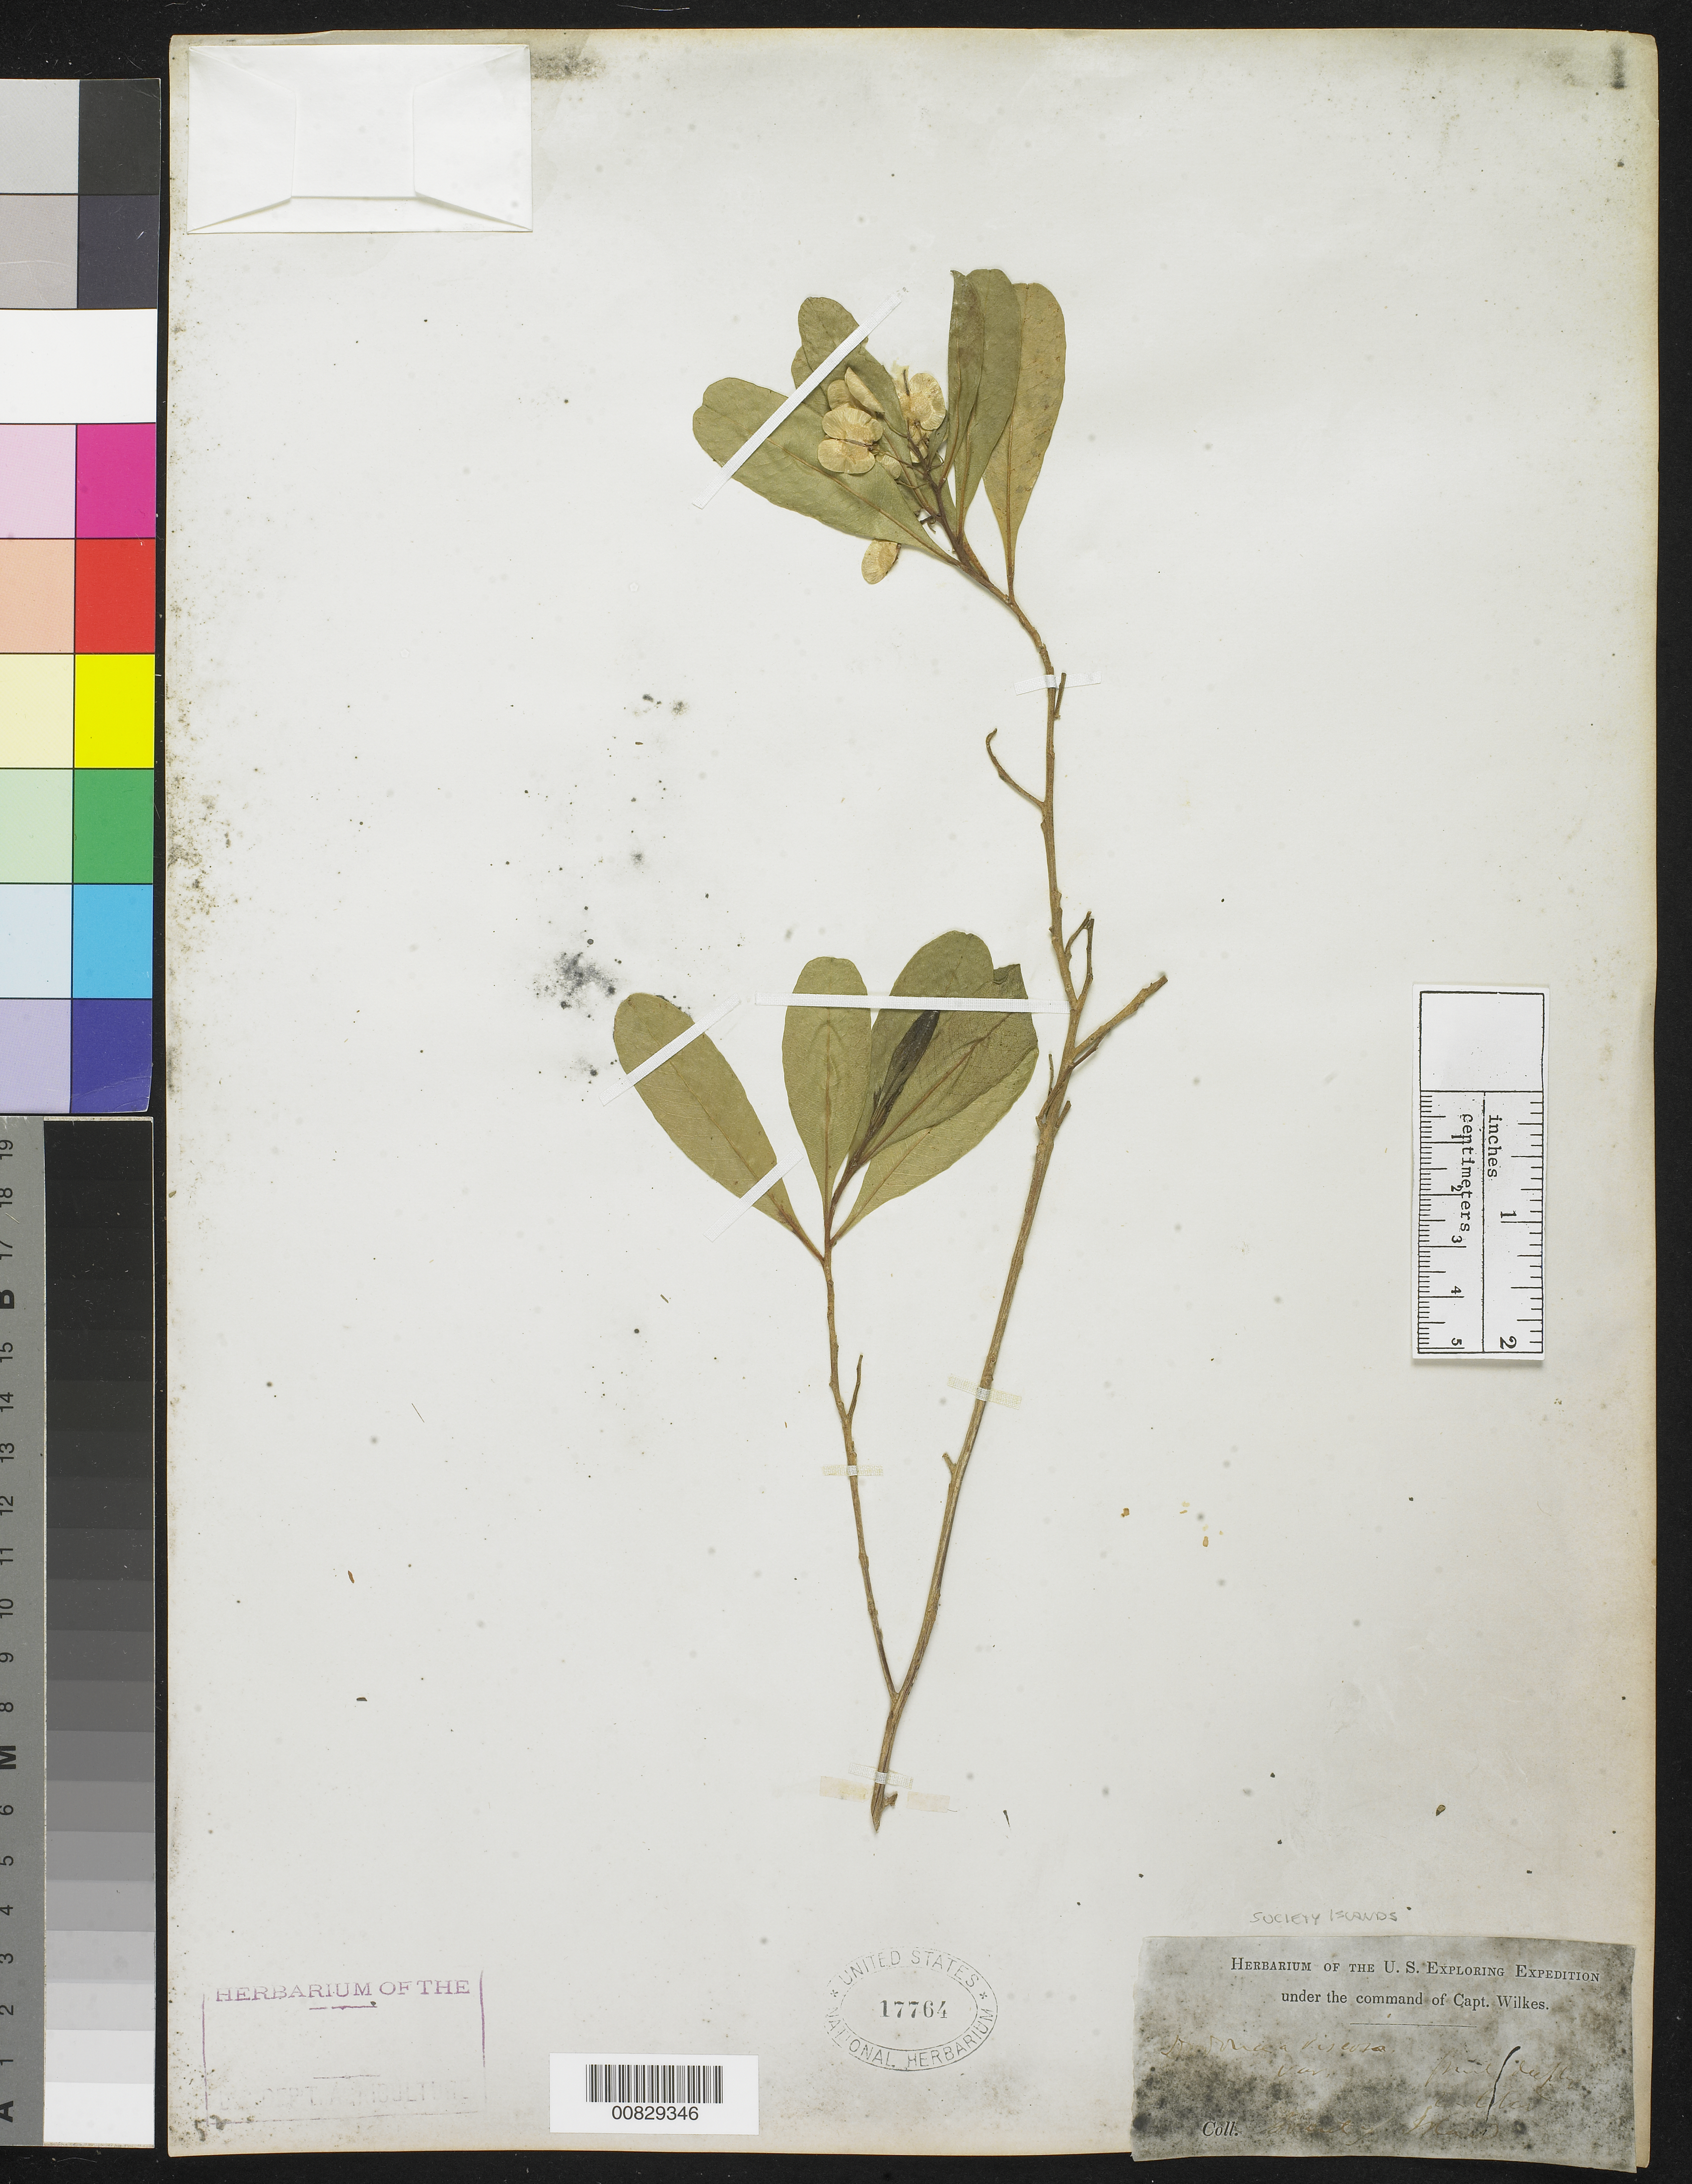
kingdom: Plantae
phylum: Tracheophyta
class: Magnoliopsida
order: Sapindales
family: Sapindaceae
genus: Dodonaea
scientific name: Dodonaea viscosa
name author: Jacq.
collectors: Wilkes Explor. Exped.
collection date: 1838/1842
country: French Polynesia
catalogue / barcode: US 17764